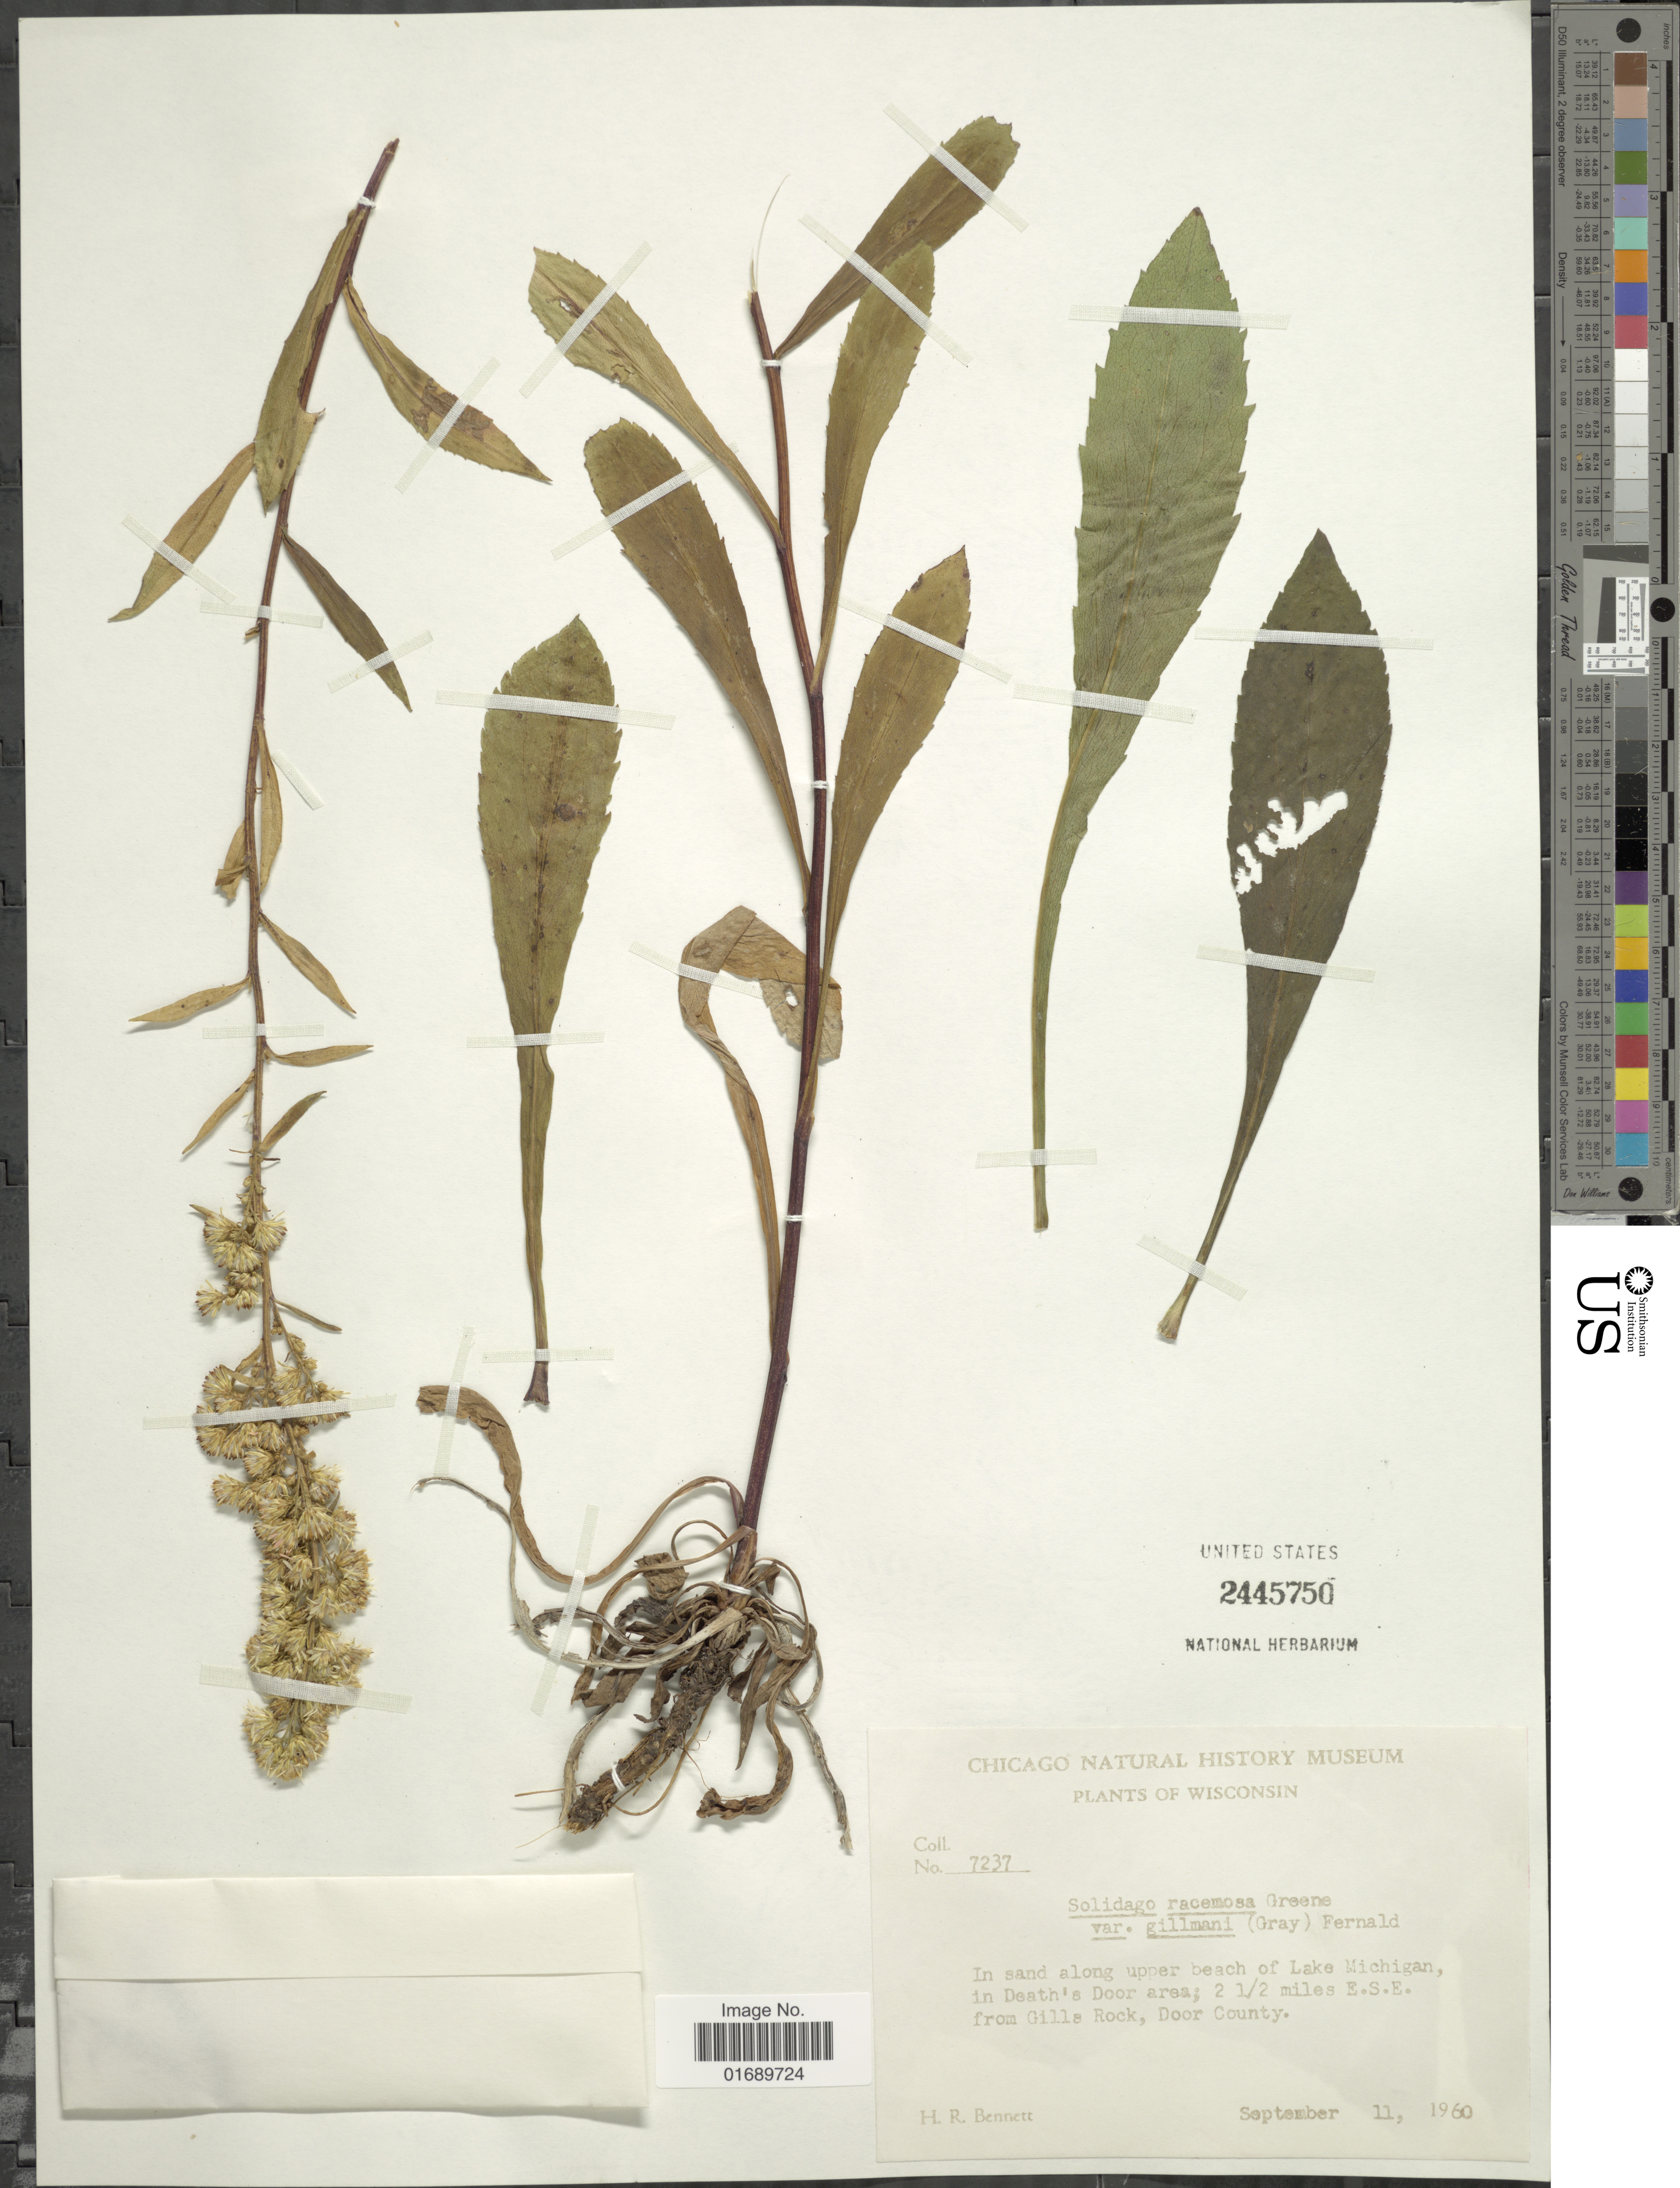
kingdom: Plantae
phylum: Tracheophyta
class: Magnoliopsida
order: Asterales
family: Asteraceae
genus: Solidago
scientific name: Solidago racemosa var. gillmanii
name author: (A. Gray) Fernald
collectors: H. R. Bennett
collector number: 7237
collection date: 1960-09-11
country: United States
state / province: Wisconsin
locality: In sand along upper beach of Lake Michigan, in Death's Door area; 2½ miles E.S.E. from Gill Rock, Door County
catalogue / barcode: US 2445750